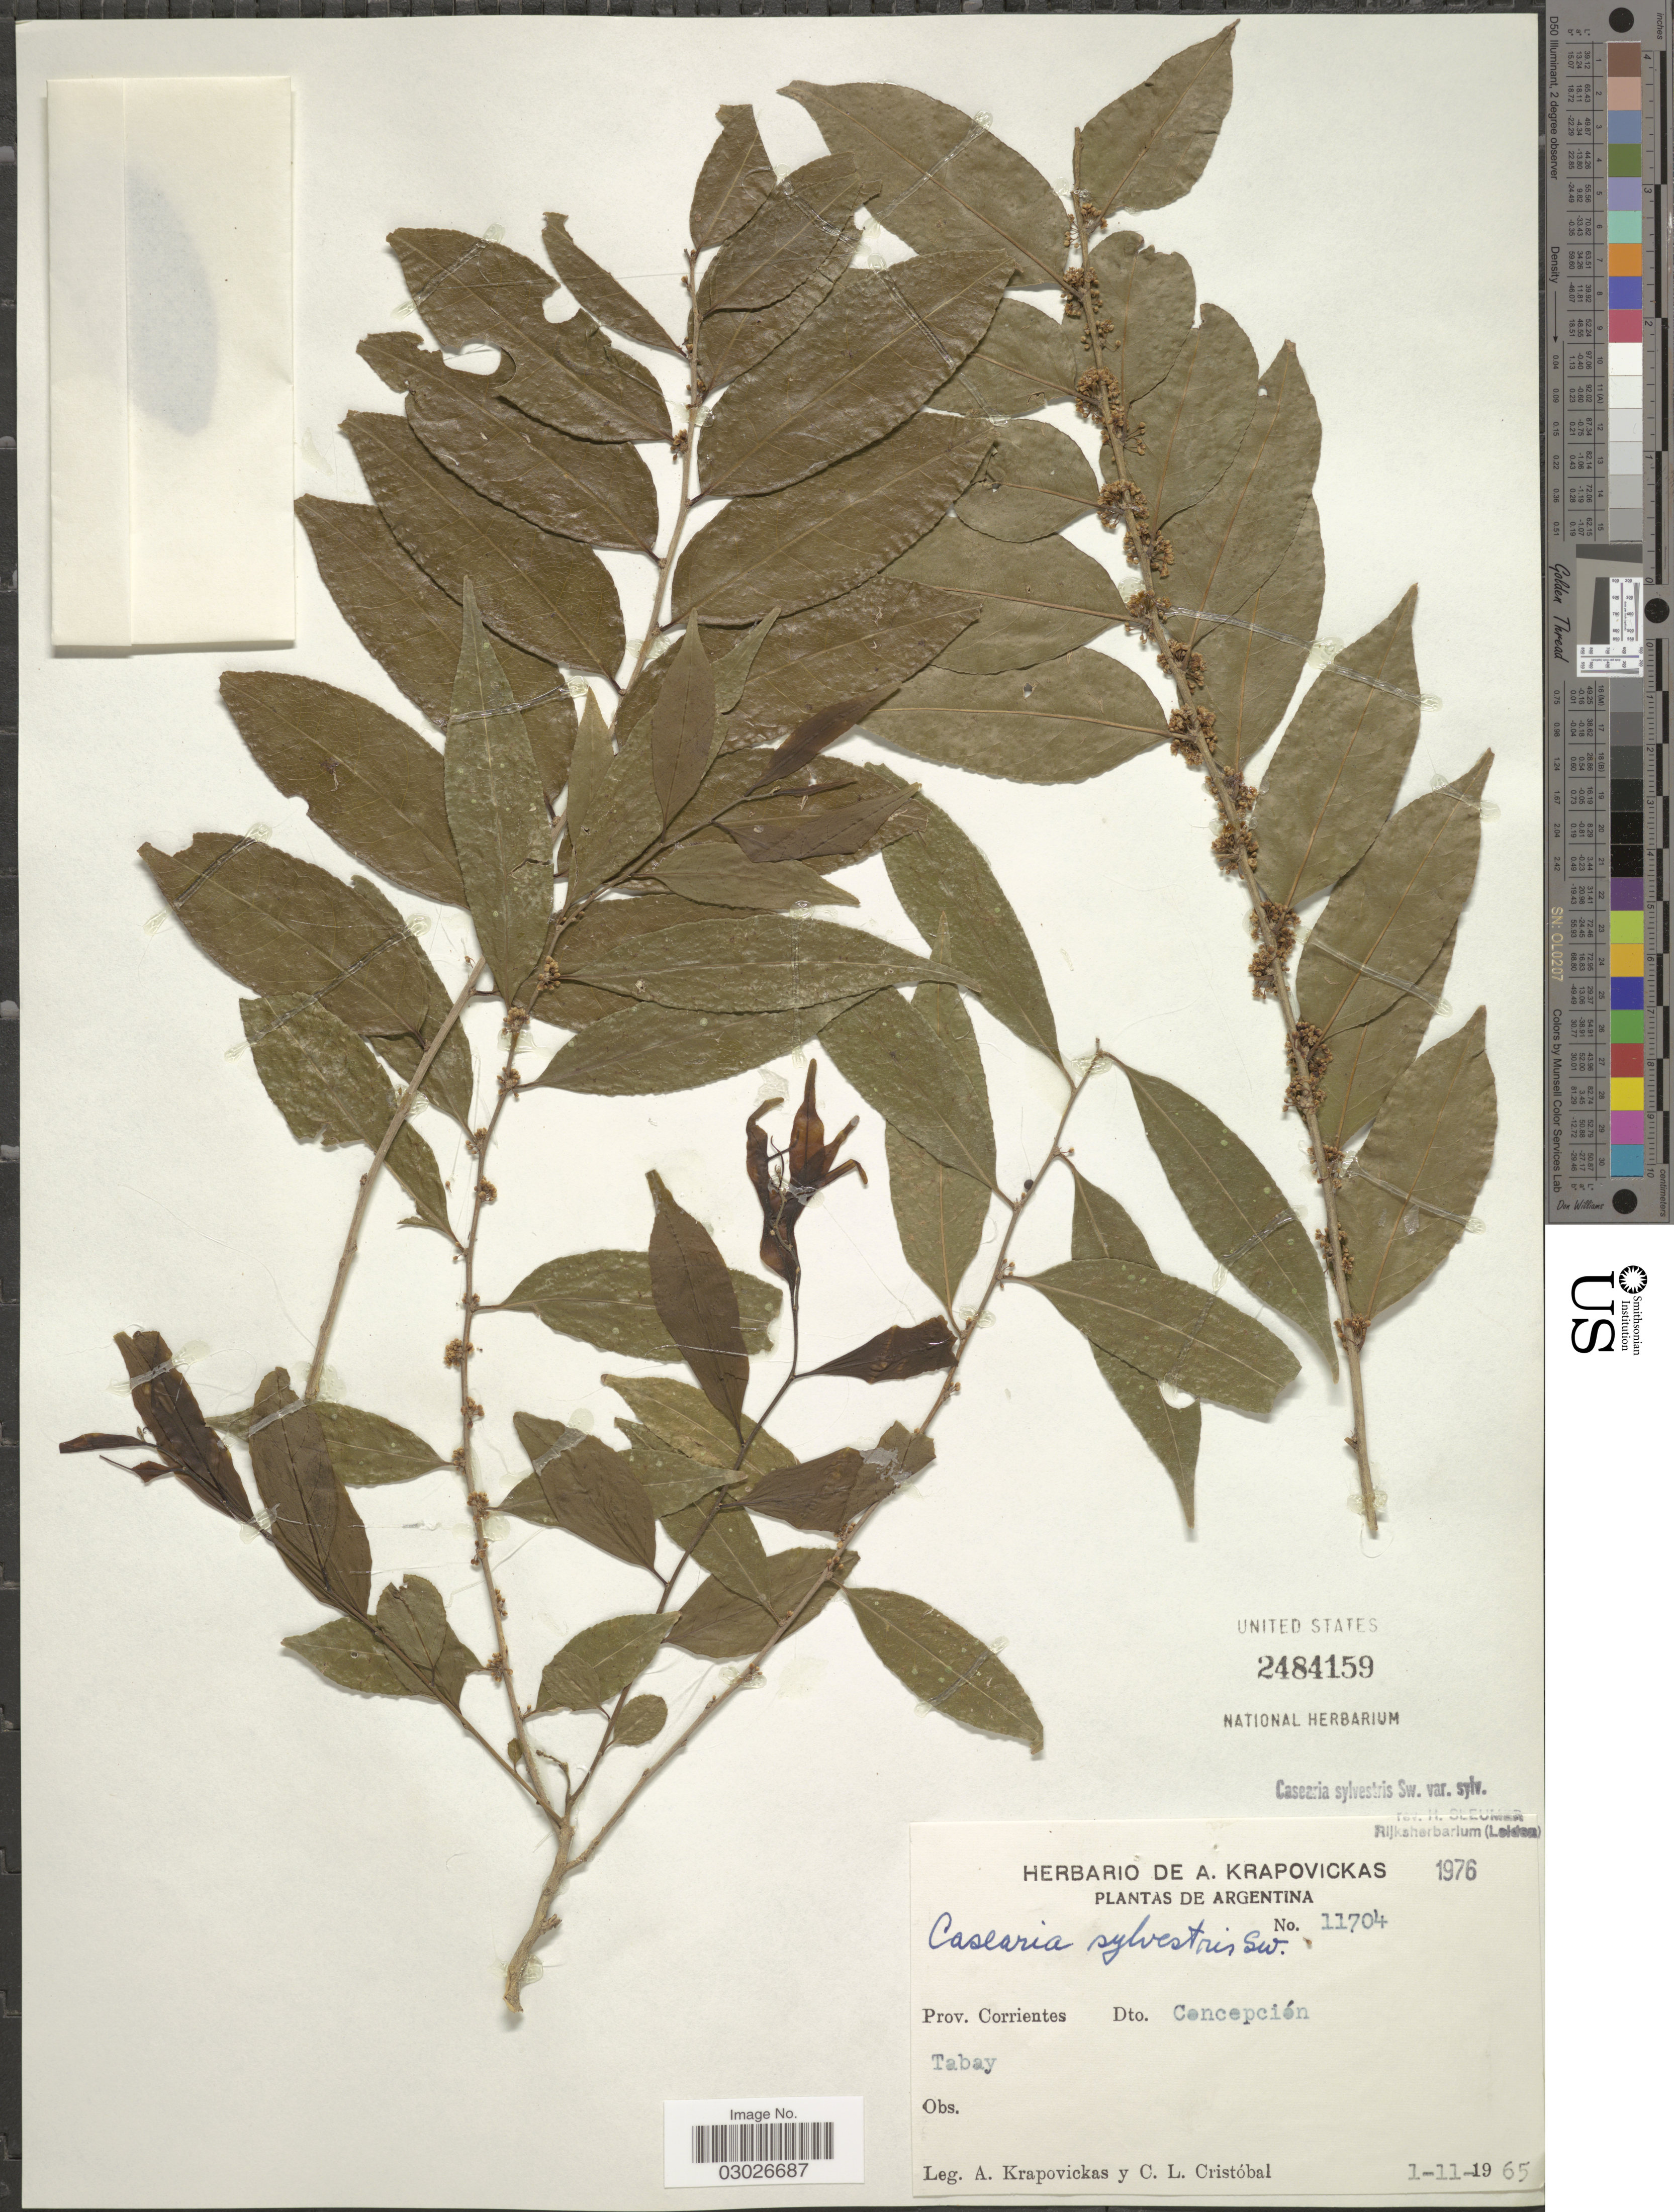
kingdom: Plantae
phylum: Tracheophyta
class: Magnoliopsida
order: Malpighiales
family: Salicaceae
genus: Casearia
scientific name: Casearia sylvestris var. sylvestris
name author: Sw.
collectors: A. Krapovickas & C. L. Cristóbal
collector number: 11704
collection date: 1965-11-01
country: Argentina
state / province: Corrientes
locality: Dto. Concepción. Tabay.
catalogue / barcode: US 2484159